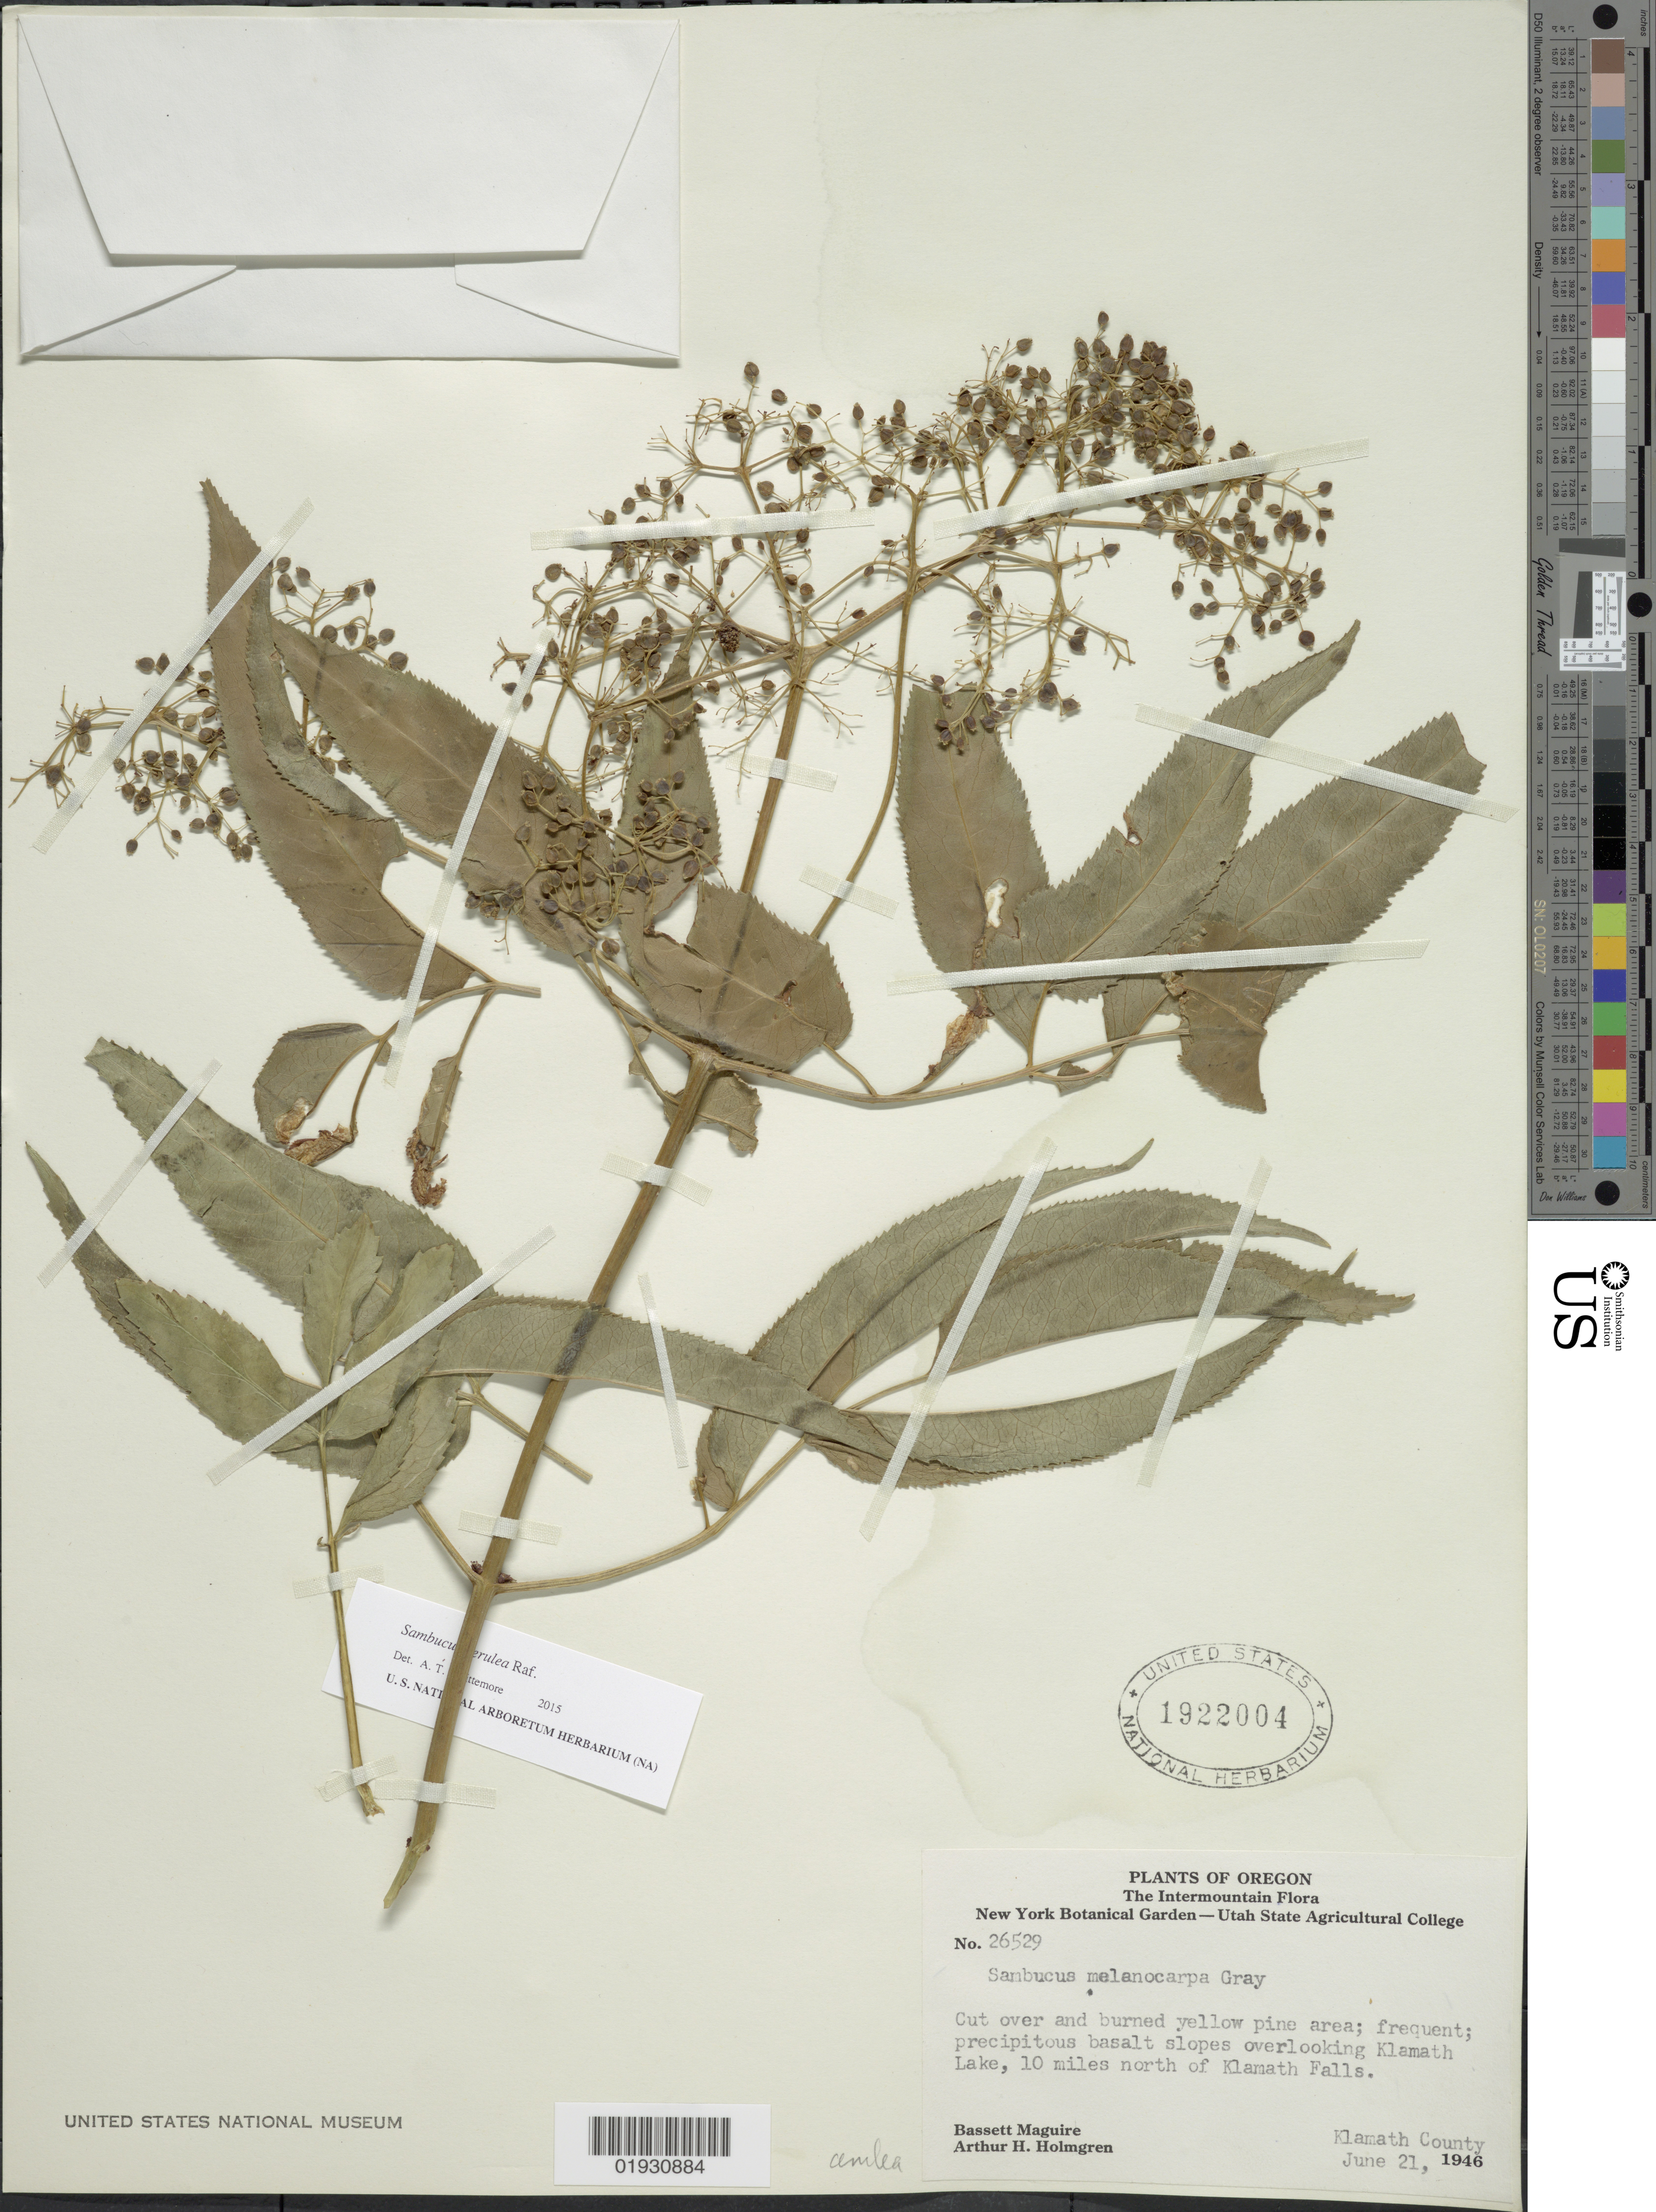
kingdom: Plantae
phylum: Tracheophyta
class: Magnoliopsida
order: Dipsacales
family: Viburnaceae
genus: Sambucus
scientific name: Sambucus cerulea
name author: Raf.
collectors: B. Maguire & A. H. Holmgren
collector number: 26529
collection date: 1946-06-21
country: United States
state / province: Oregon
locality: Intermountain. Klamath Lake, 10 miles north of Klamath Falls. Klamath County.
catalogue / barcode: US 1922004